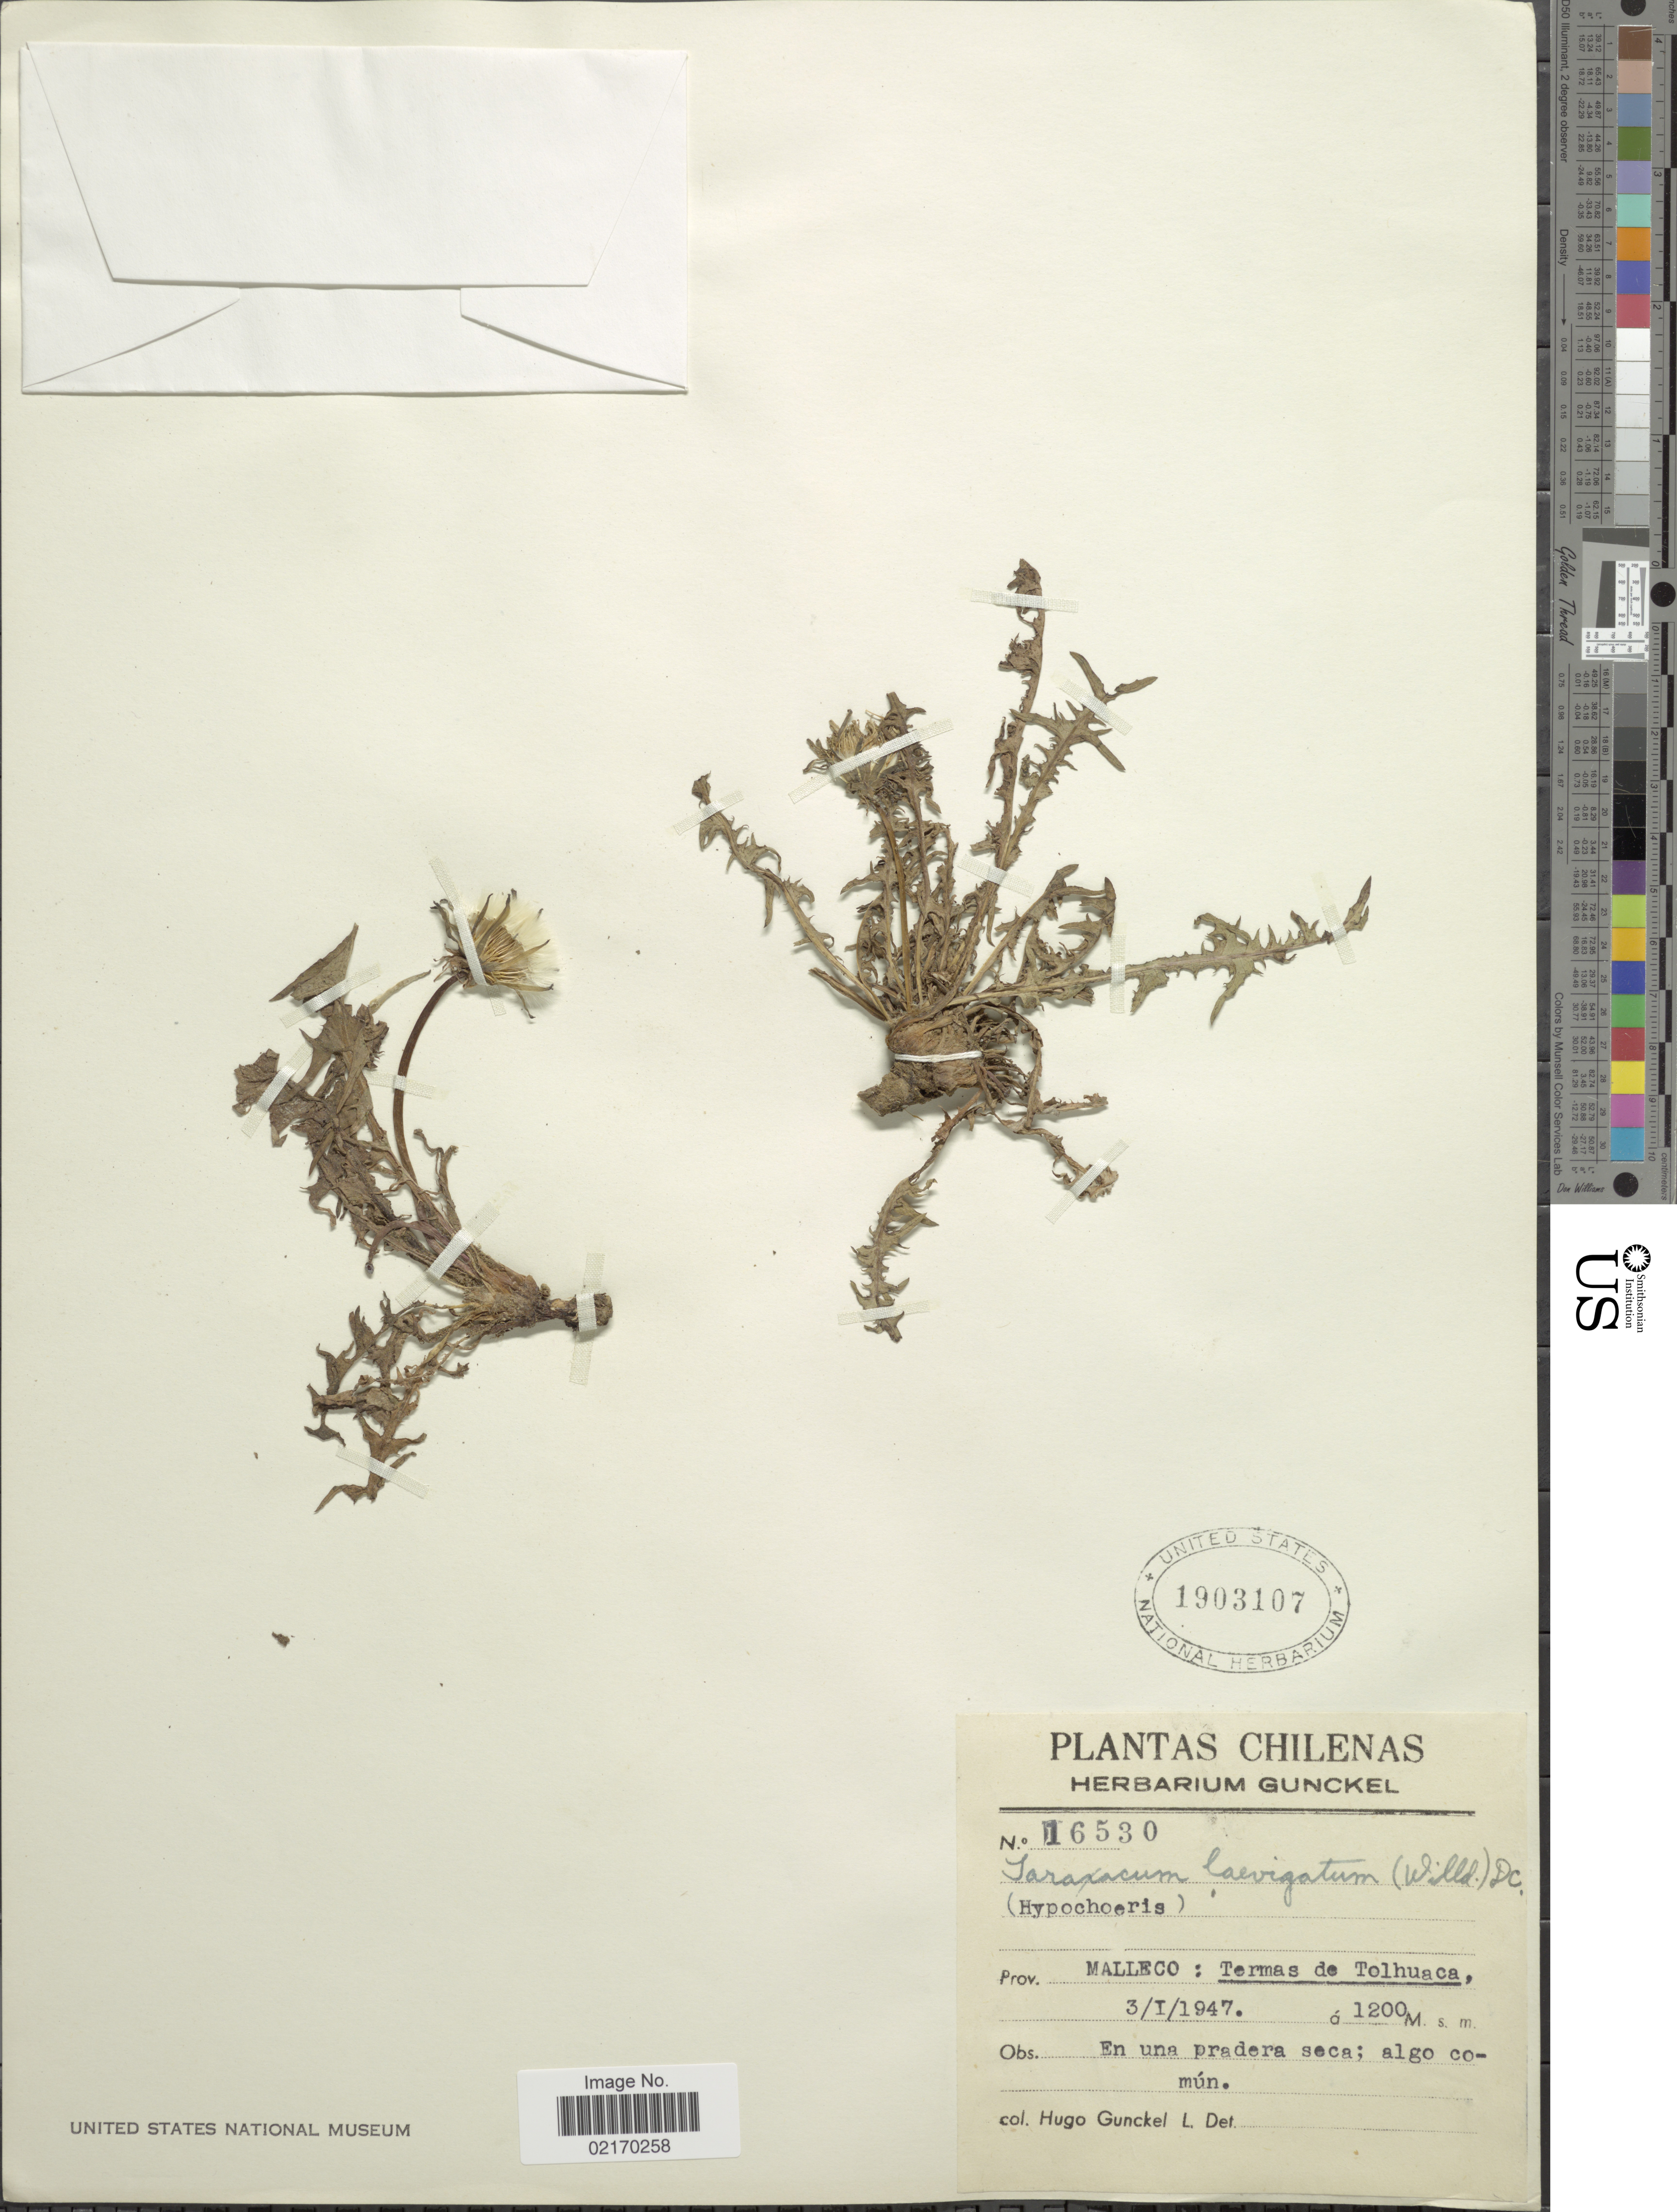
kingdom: Plantae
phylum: Tracheophyta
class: Magnoliopsida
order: Asterales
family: Asteraceae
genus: Taraxacum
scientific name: Taraxacum erythrospermum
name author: Andrz. ex Besser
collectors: H. Gunckel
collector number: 16530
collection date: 1947-01-03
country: Chile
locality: Malleco: Termas de Tolhuaca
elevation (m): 1200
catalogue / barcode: US 1903107